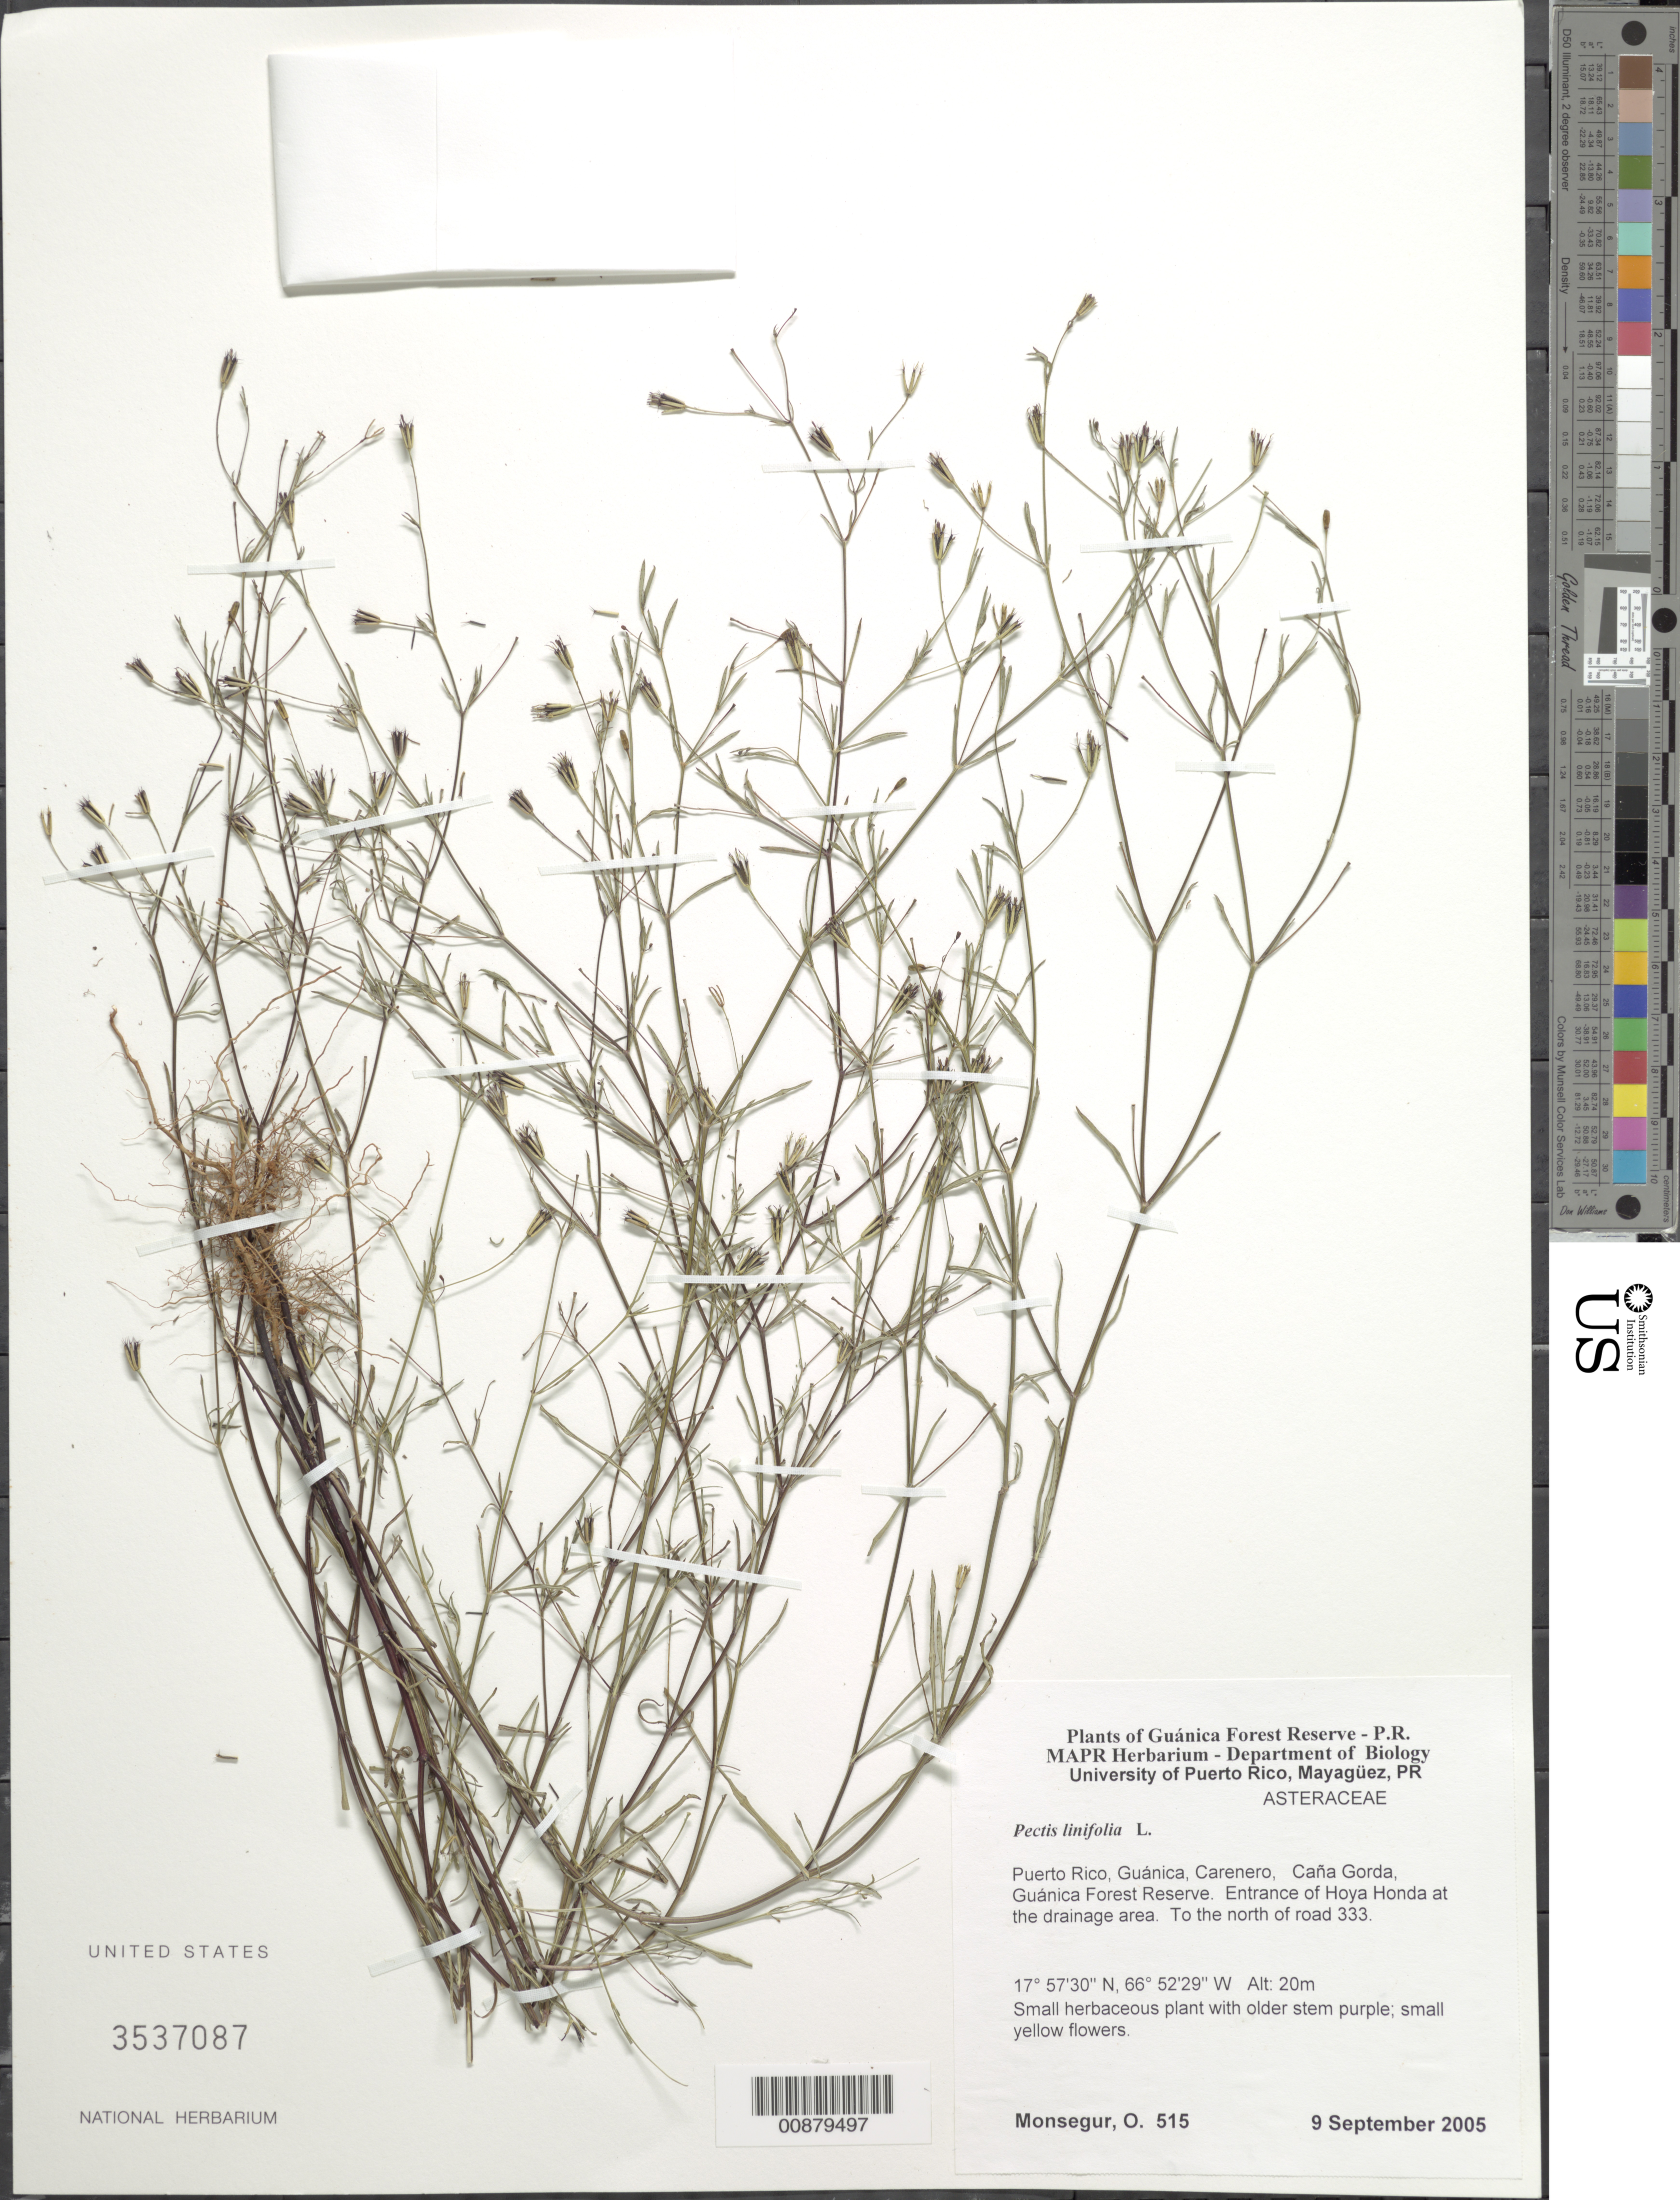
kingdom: Plantae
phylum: Tracheophyta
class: Magnoliopsida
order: Asterales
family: Asteraceae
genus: Pectis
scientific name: Pectis linifolia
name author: L.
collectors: O. Monsegur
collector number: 515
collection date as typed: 09 Sep 2005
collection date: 2005-09-09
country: Puerto Rico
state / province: Guánica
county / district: Carenero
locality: Guánica Forest Reserve. Caña Gorda, entrance of Hoya Honda at the drainage area. To the north of road 333.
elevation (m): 20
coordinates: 17.57304, 66.5229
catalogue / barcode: US 3537087